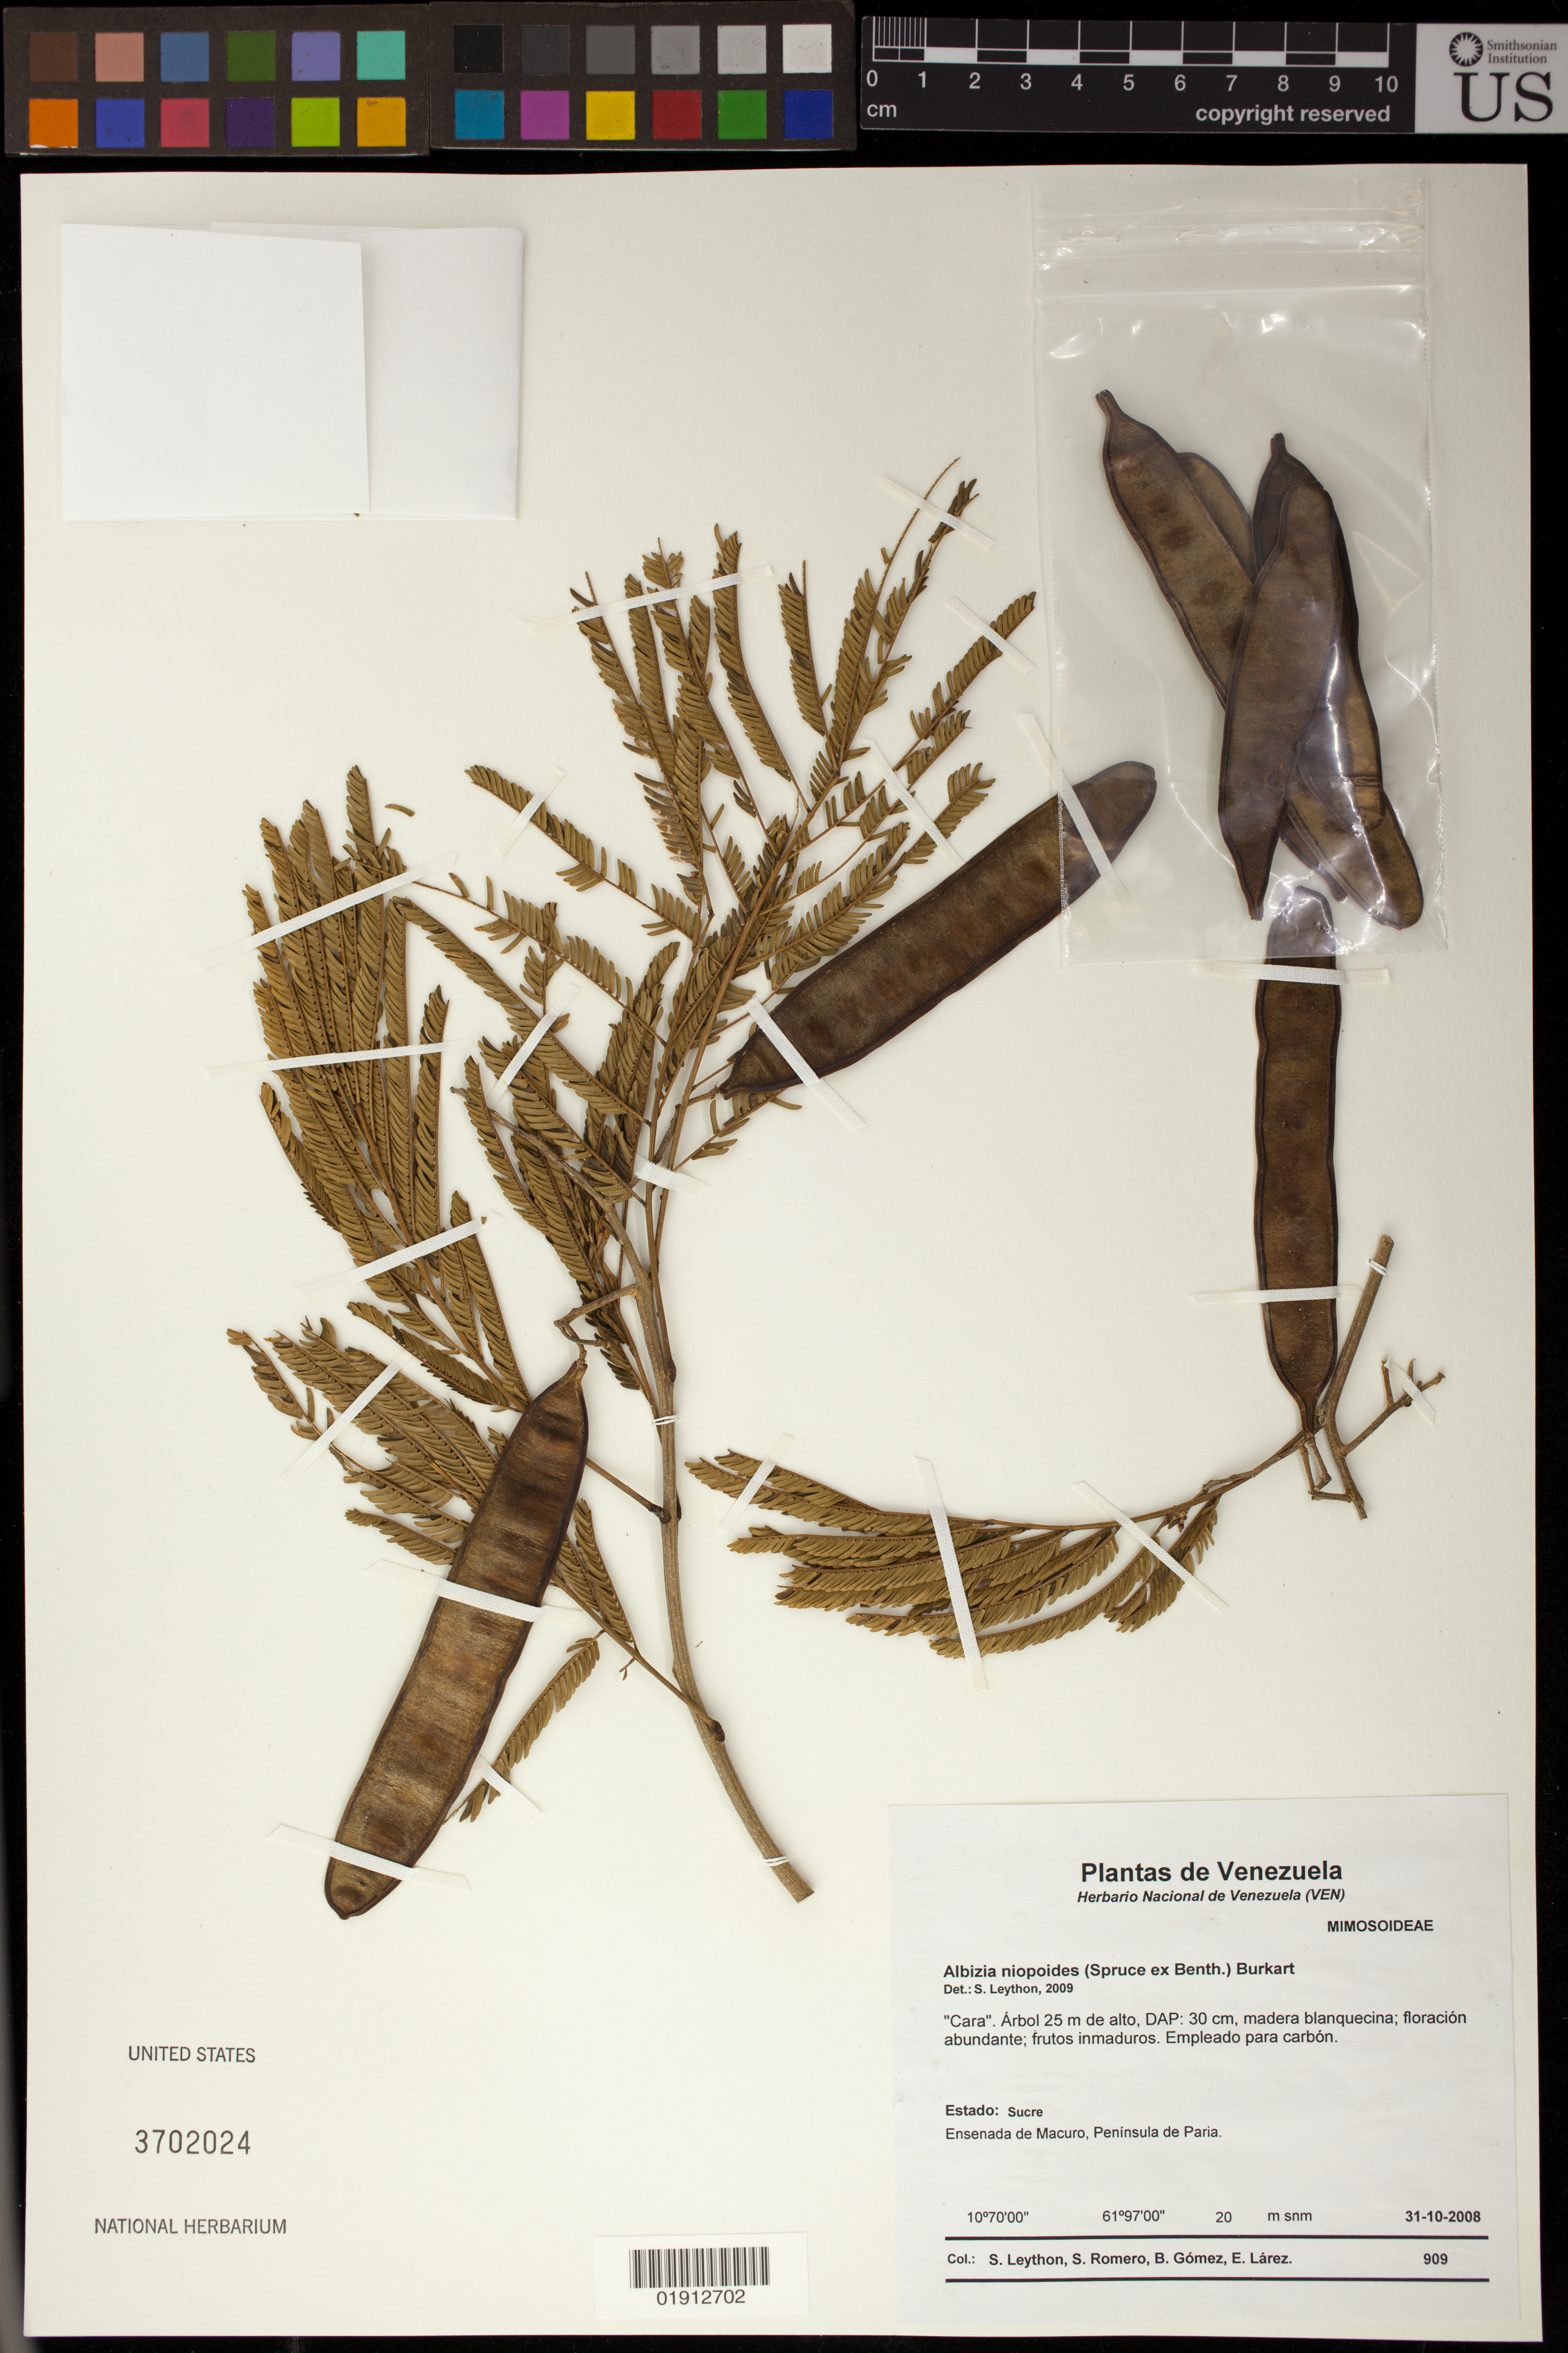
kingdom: Plantae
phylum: Tracheophyta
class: Magnoliopsida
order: Fabales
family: Fabaceae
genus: Pseudalbizzia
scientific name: Pseudalbizzia niopoides var. niopoides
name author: (Spruce ex Benth.) Koenen & Duno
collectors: S. Leython, S. Romero, B. Gomez & E. Larez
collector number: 909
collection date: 2008-10-31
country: Venezuela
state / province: Sucre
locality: Ensenada de Macuro, Peninsula de Paria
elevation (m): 20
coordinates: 10 70 00 N, 61 97 00 W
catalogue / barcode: US 3702024